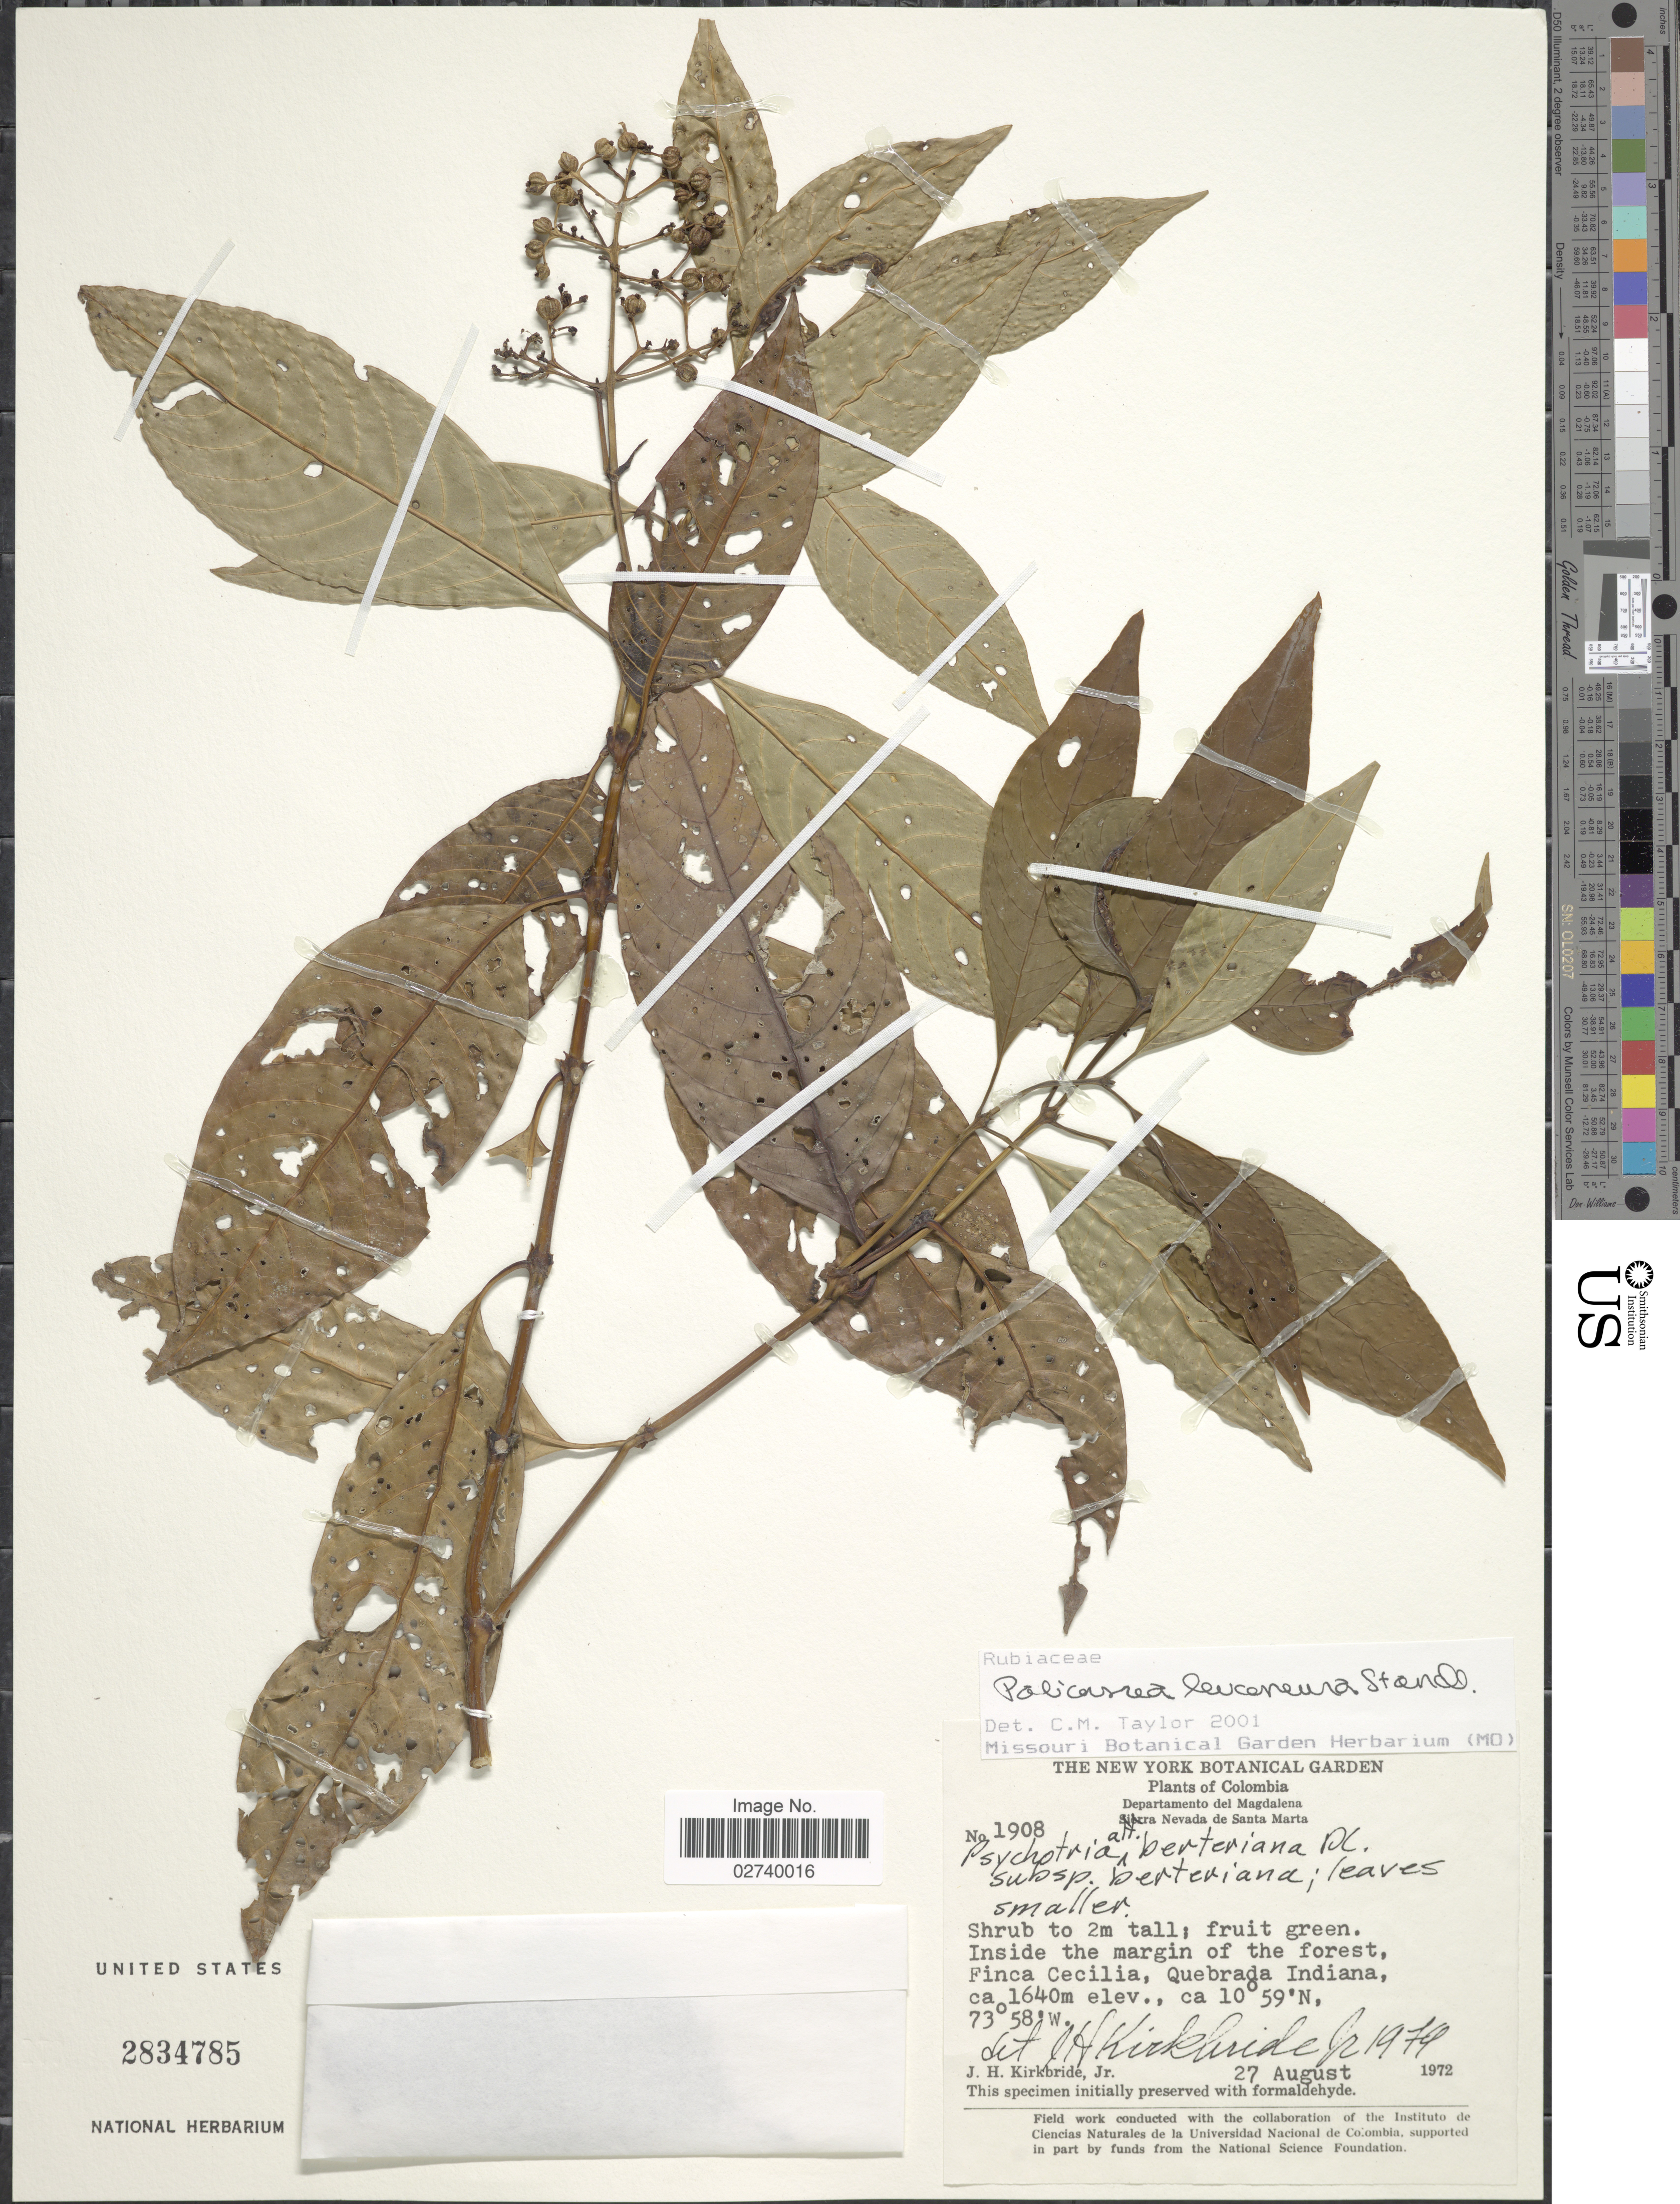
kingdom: Plantae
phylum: Tracheophyta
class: Magnoliopsida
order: Gentianales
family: Rubiaceae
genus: Palicourea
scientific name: Palicourea leuconeura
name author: Standl.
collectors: J. H. Kirkbride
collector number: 1908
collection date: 1972-08-27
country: Colombia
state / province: Magdalena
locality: Sierra Nevada de Santa Marta. Finca Cecilia, Quebrada Indiana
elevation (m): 1640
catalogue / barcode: US 2834785